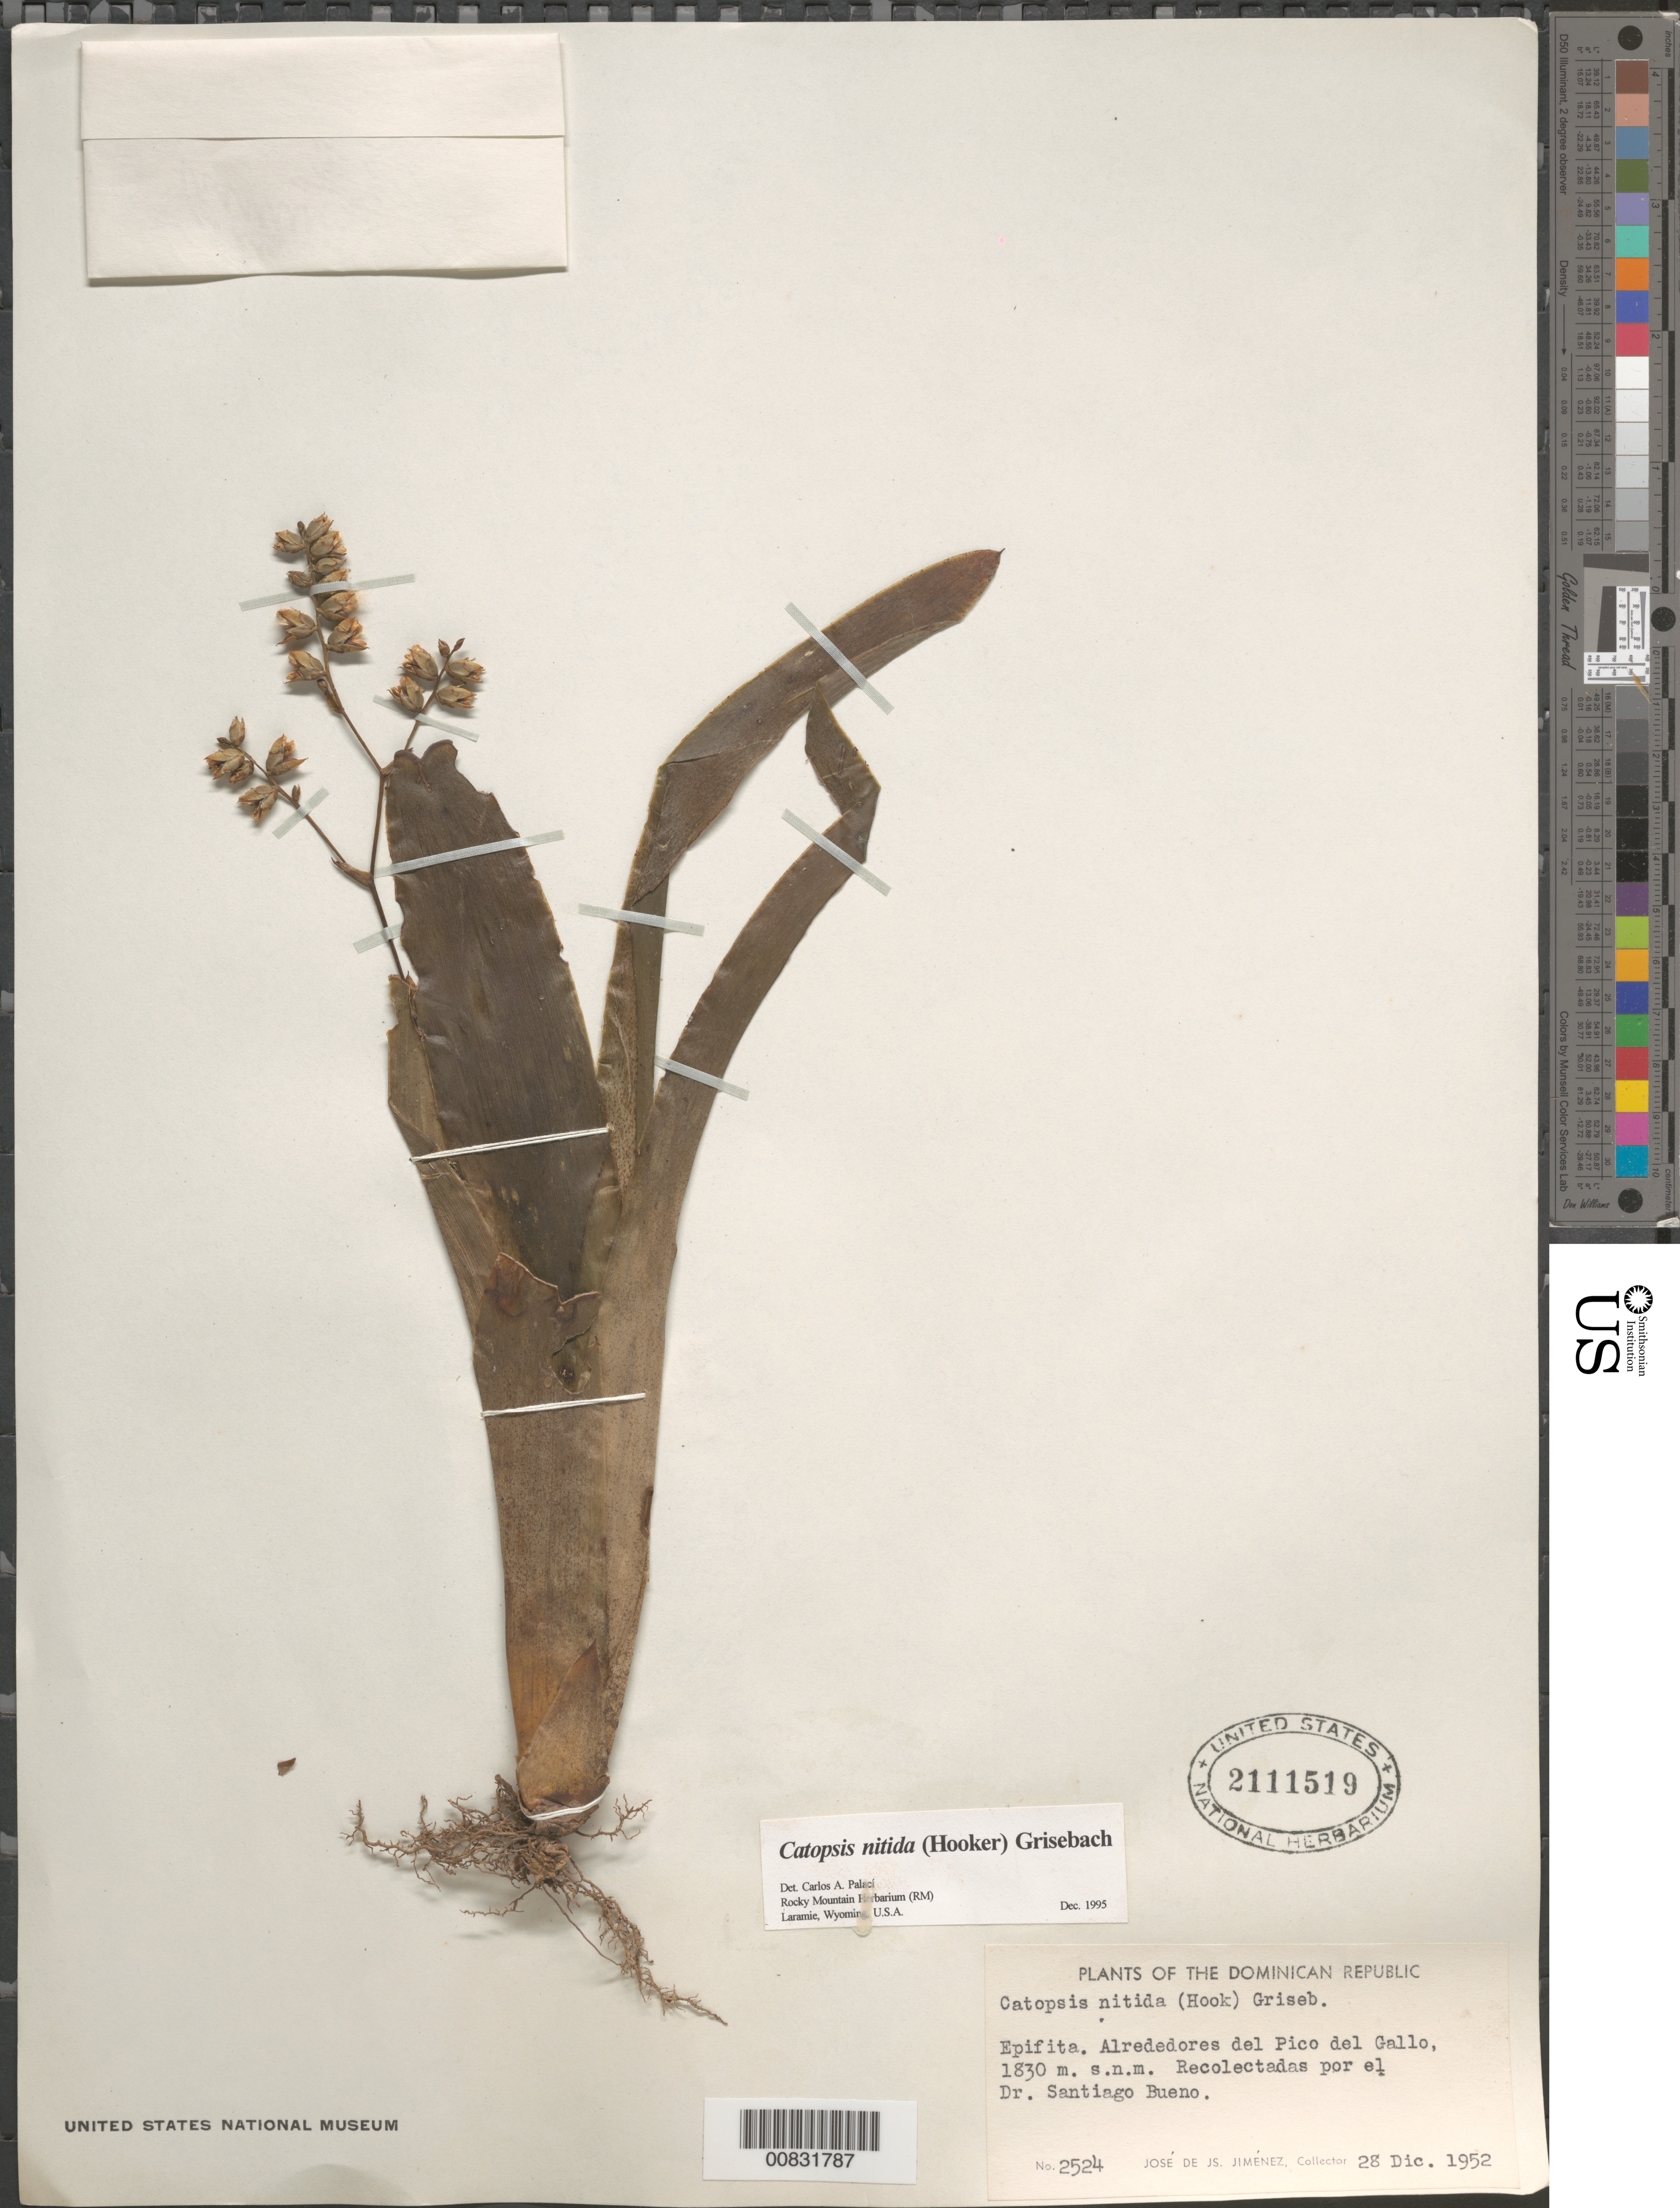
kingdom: Plantae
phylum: Tracheophyta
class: Liliopsida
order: Poales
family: Bromeliaceae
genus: Catopsis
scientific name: Catopsis nitida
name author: (Hook.) Griseb.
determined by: Palací, C. A., (RM), University of Wyoming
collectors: J. J. Jiménez & S. Bueno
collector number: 2524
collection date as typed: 28 Dec 1952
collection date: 1952-12-28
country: Dominican Republic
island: Hispaniola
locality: Alrededores del Pico del Gallo.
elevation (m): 1830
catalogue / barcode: US 2111519